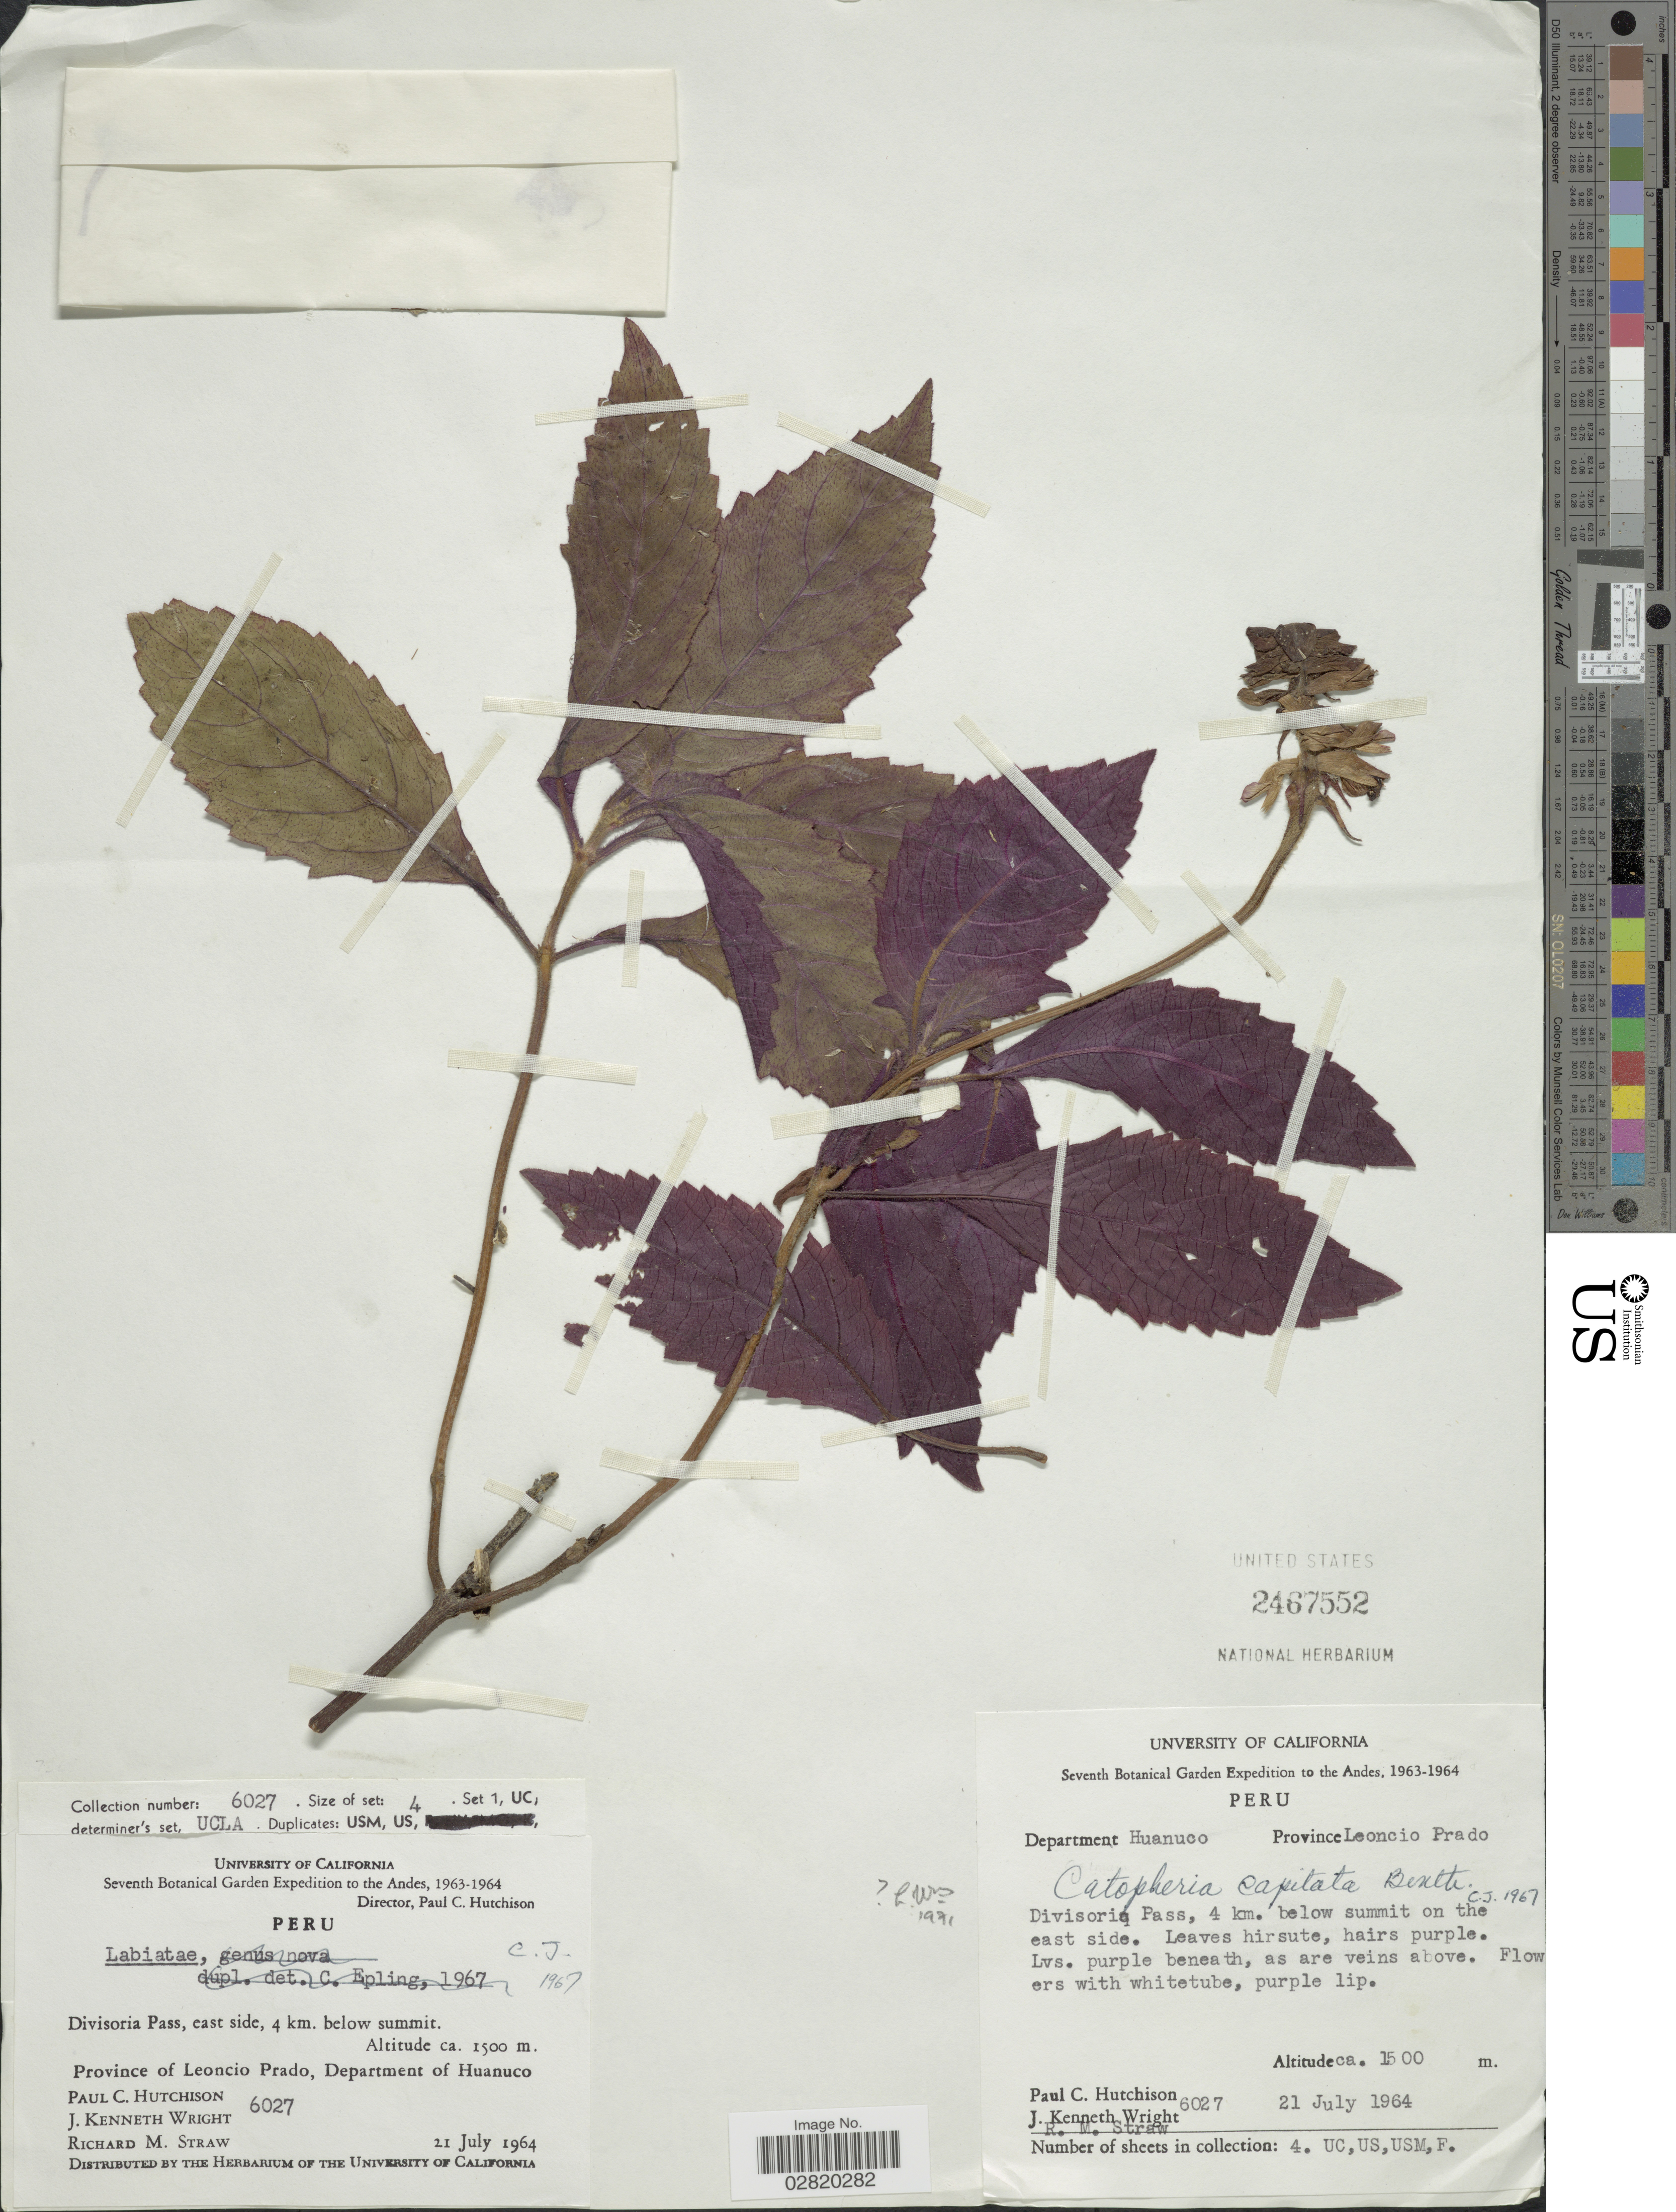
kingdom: Plantae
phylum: Tracheophyta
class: Magnoliopsida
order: Lamiales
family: Lamiaceae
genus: Catoferia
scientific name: Catoferia capitata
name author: Benth.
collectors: P. C. Hutchison, J. K. Wright & R. M. Straw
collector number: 6027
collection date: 1964-07-21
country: Peru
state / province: Huánuco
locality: Andes. Department Huanuco. Province Leoncio Prado. Divisoria Pass, 4 km. below summit on the east side.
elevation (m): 1500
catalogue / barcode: US 2467552